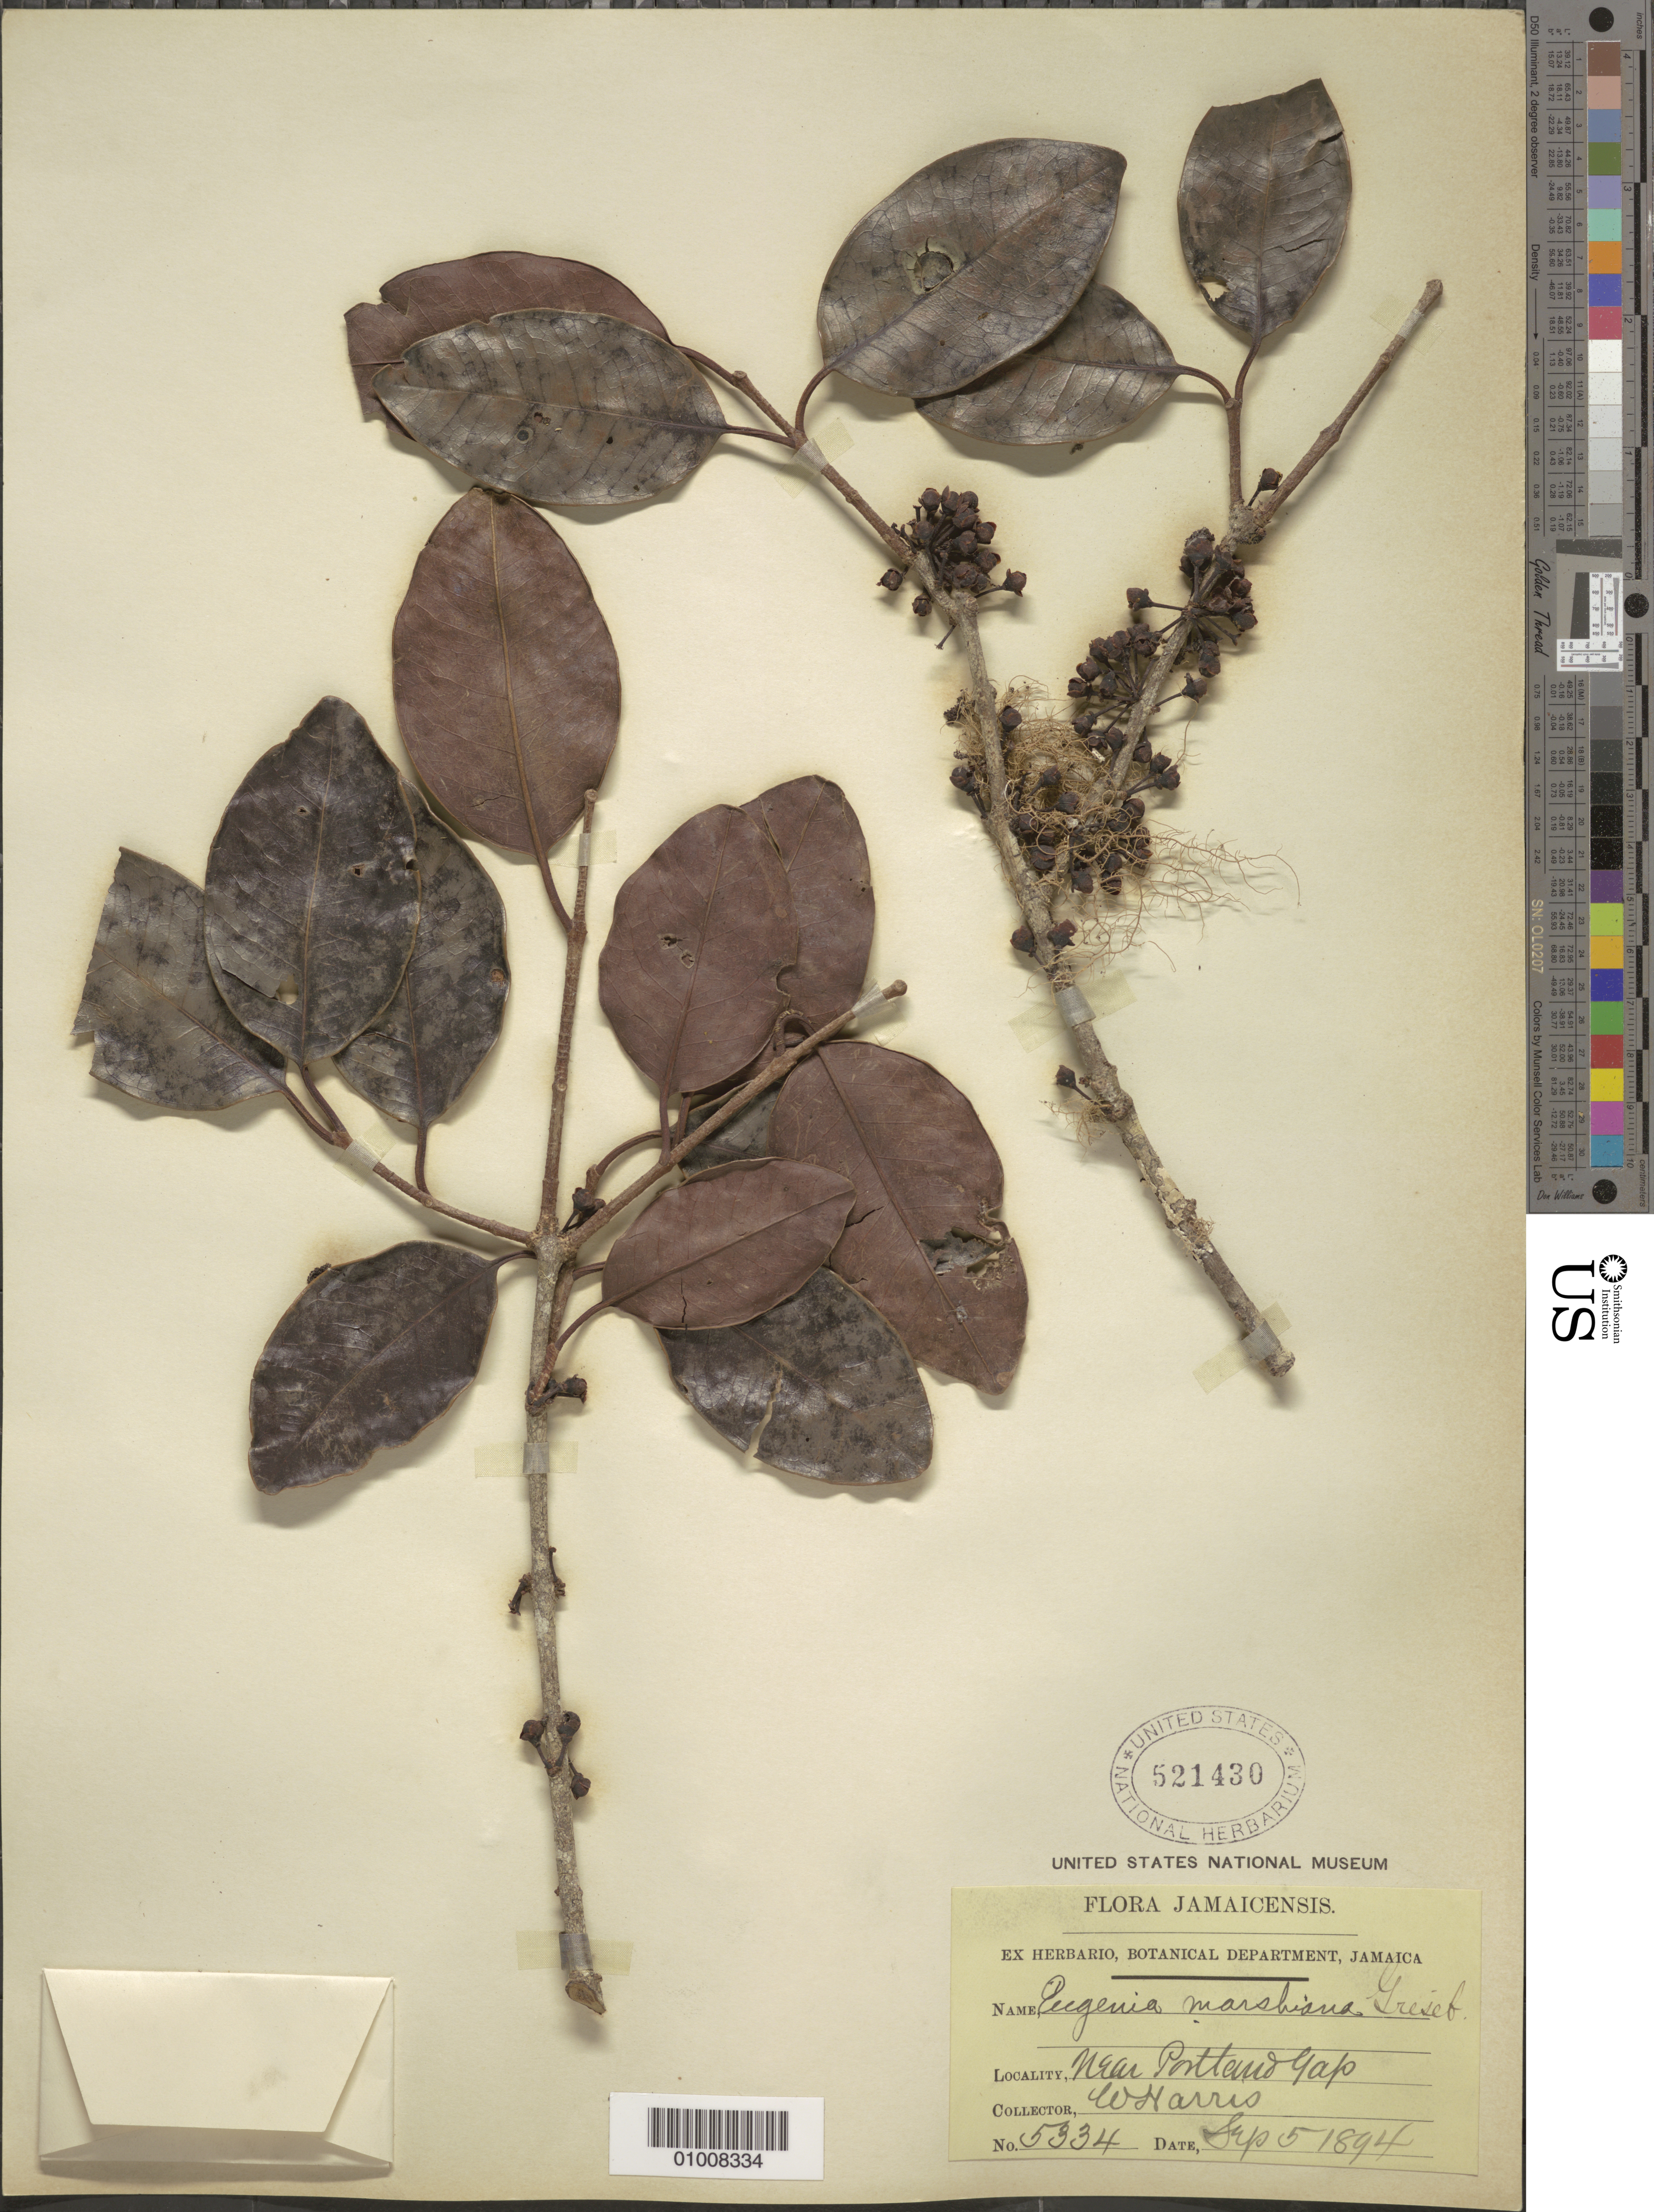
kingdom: Plantae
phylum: Tracheophyta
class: Magnoliopsida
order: Myrtales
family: Myrtaceae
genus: Eugenia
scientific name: Eugenia marchiana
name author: Griseb.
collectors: W. Harris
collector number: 5334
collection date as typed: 05 Sep 1894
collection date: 1894-09-05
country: Jamaica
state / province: Portland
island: Jamaica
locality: Near Portland Gap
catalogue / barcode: US 521430